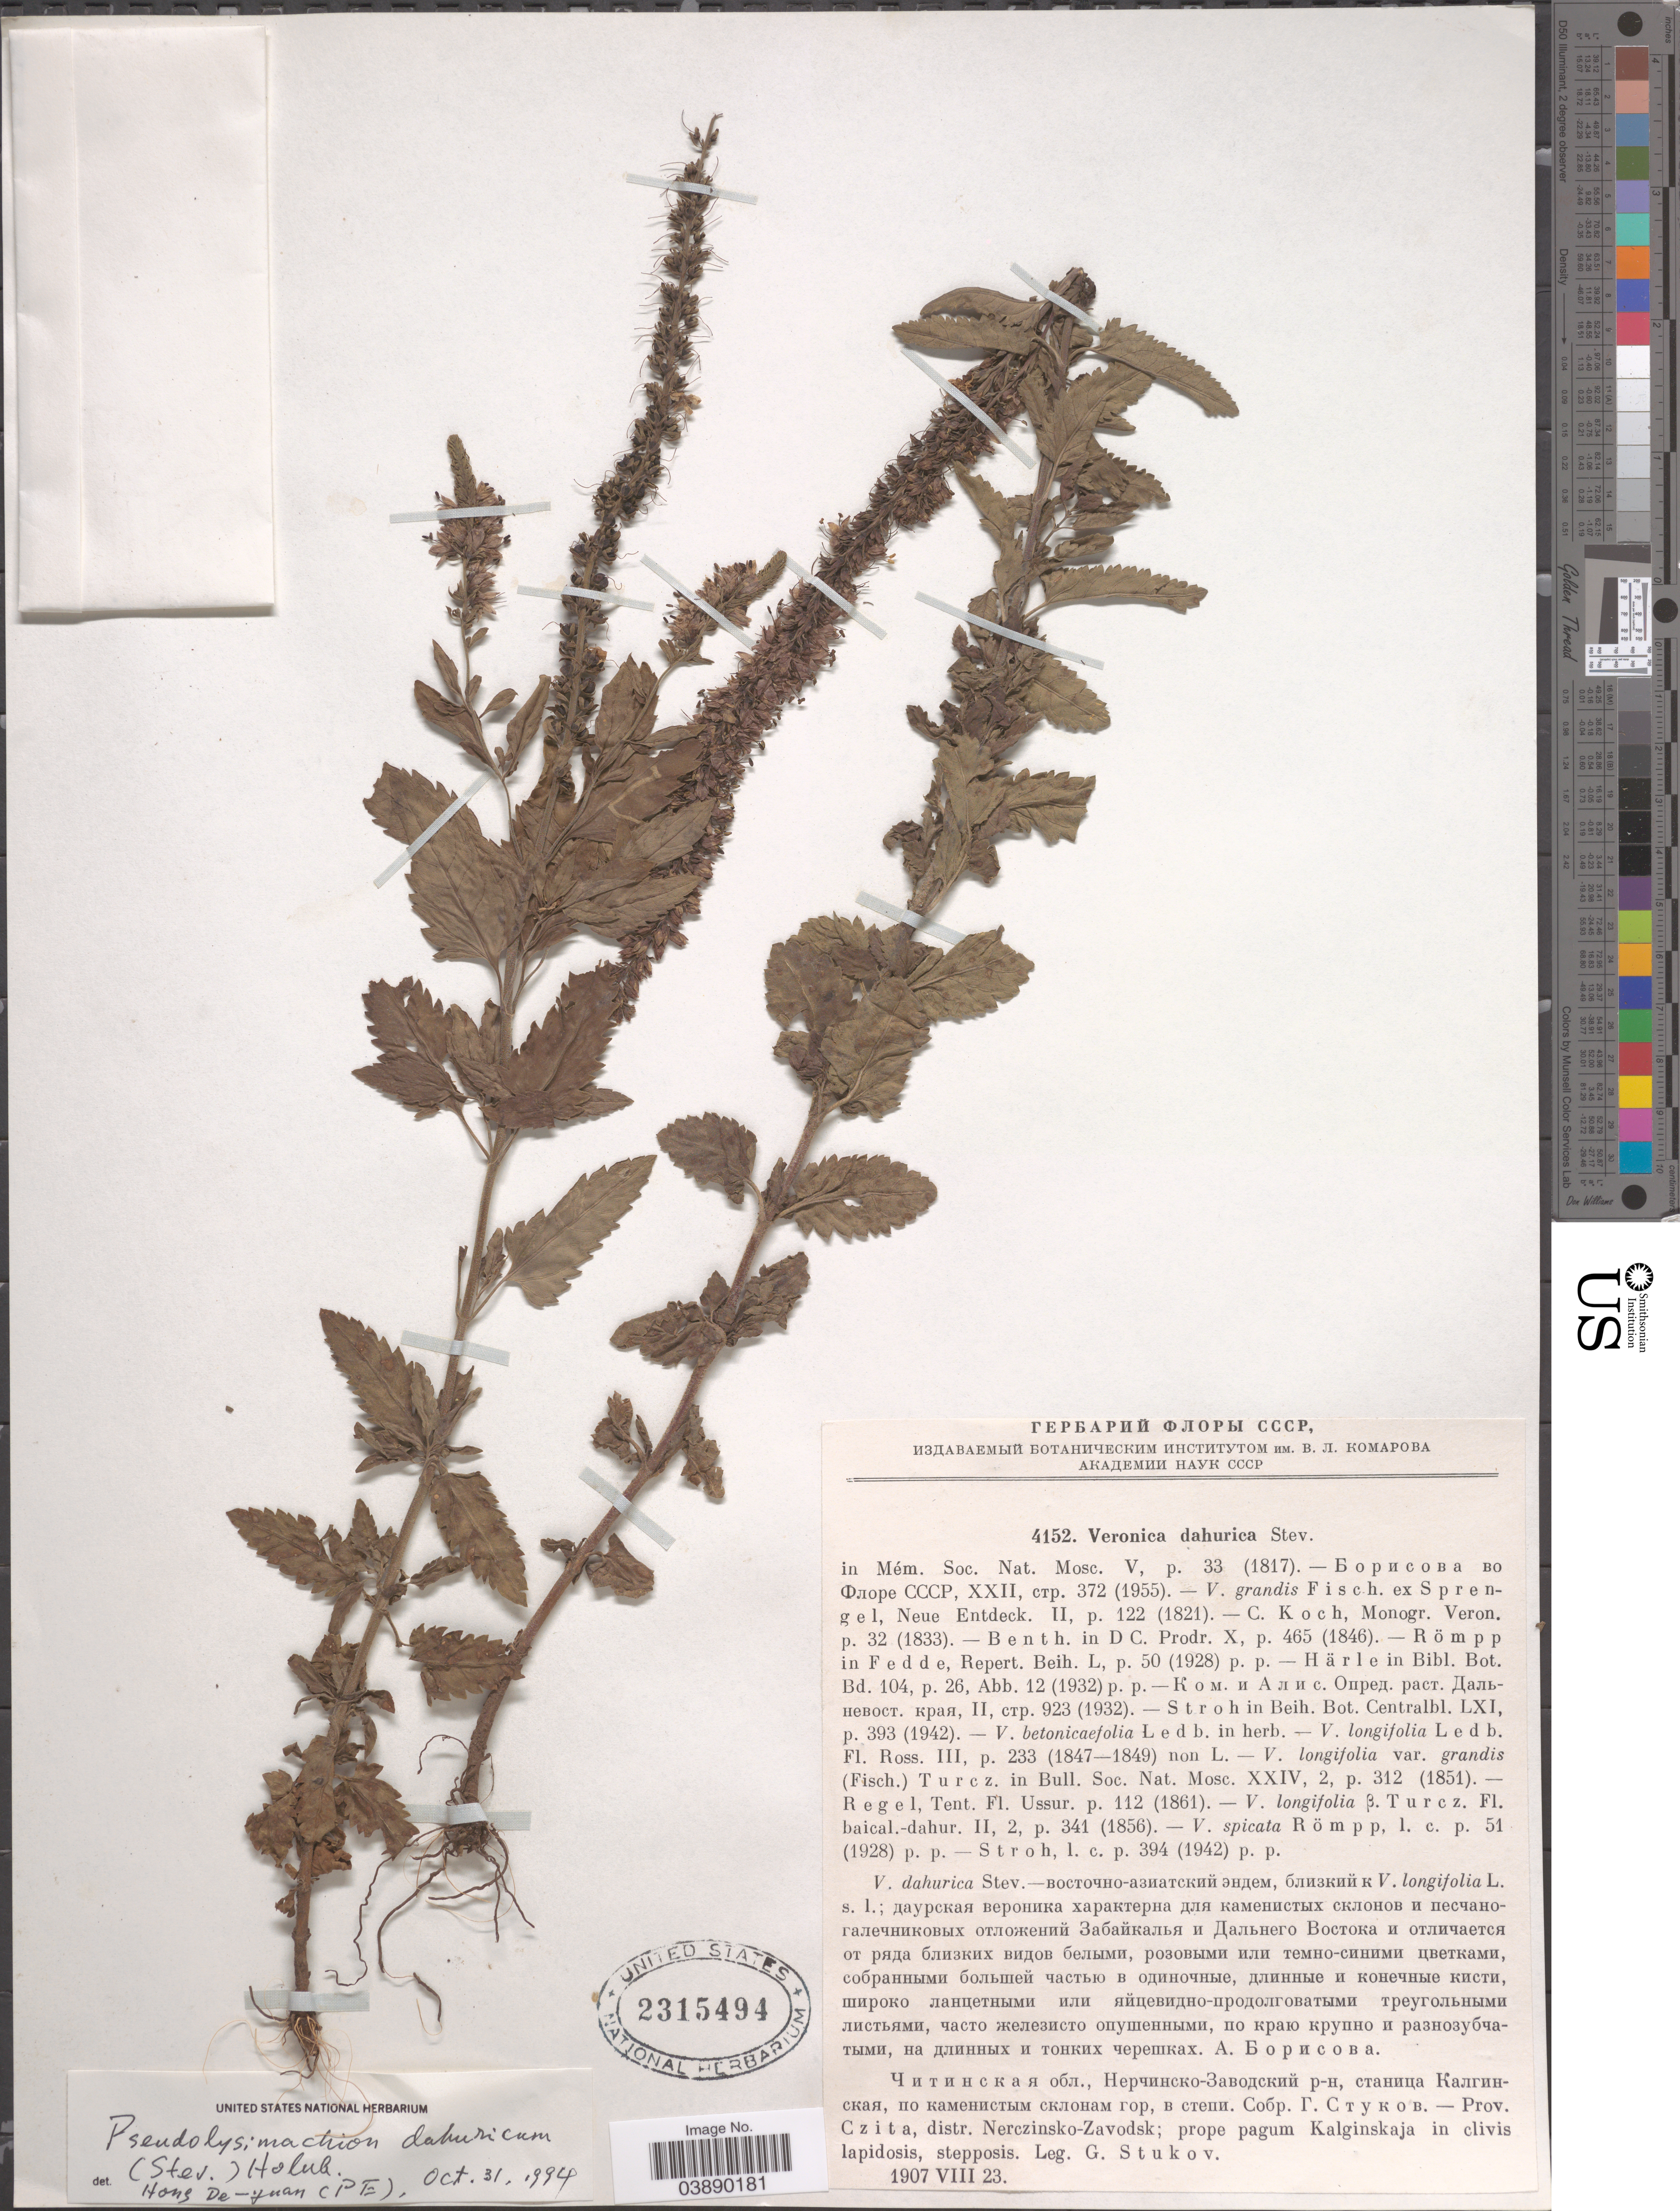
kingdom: Plantae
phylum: Tracheophyta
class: Magnoliopsida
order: Lamiales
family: Plantaginaceae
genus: Veronica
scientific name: Veronica daurica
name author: Stev.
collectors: G. Stukov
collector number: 4152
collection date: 1907-08-23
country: Russian Federation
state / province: Zabaykalsky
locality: X - Prov. Czita, distr. Nerczinsko-Zavodskl; prope pagum Kalginskaja in clivis lapidosis, stepposis.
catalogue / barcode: US 2315494